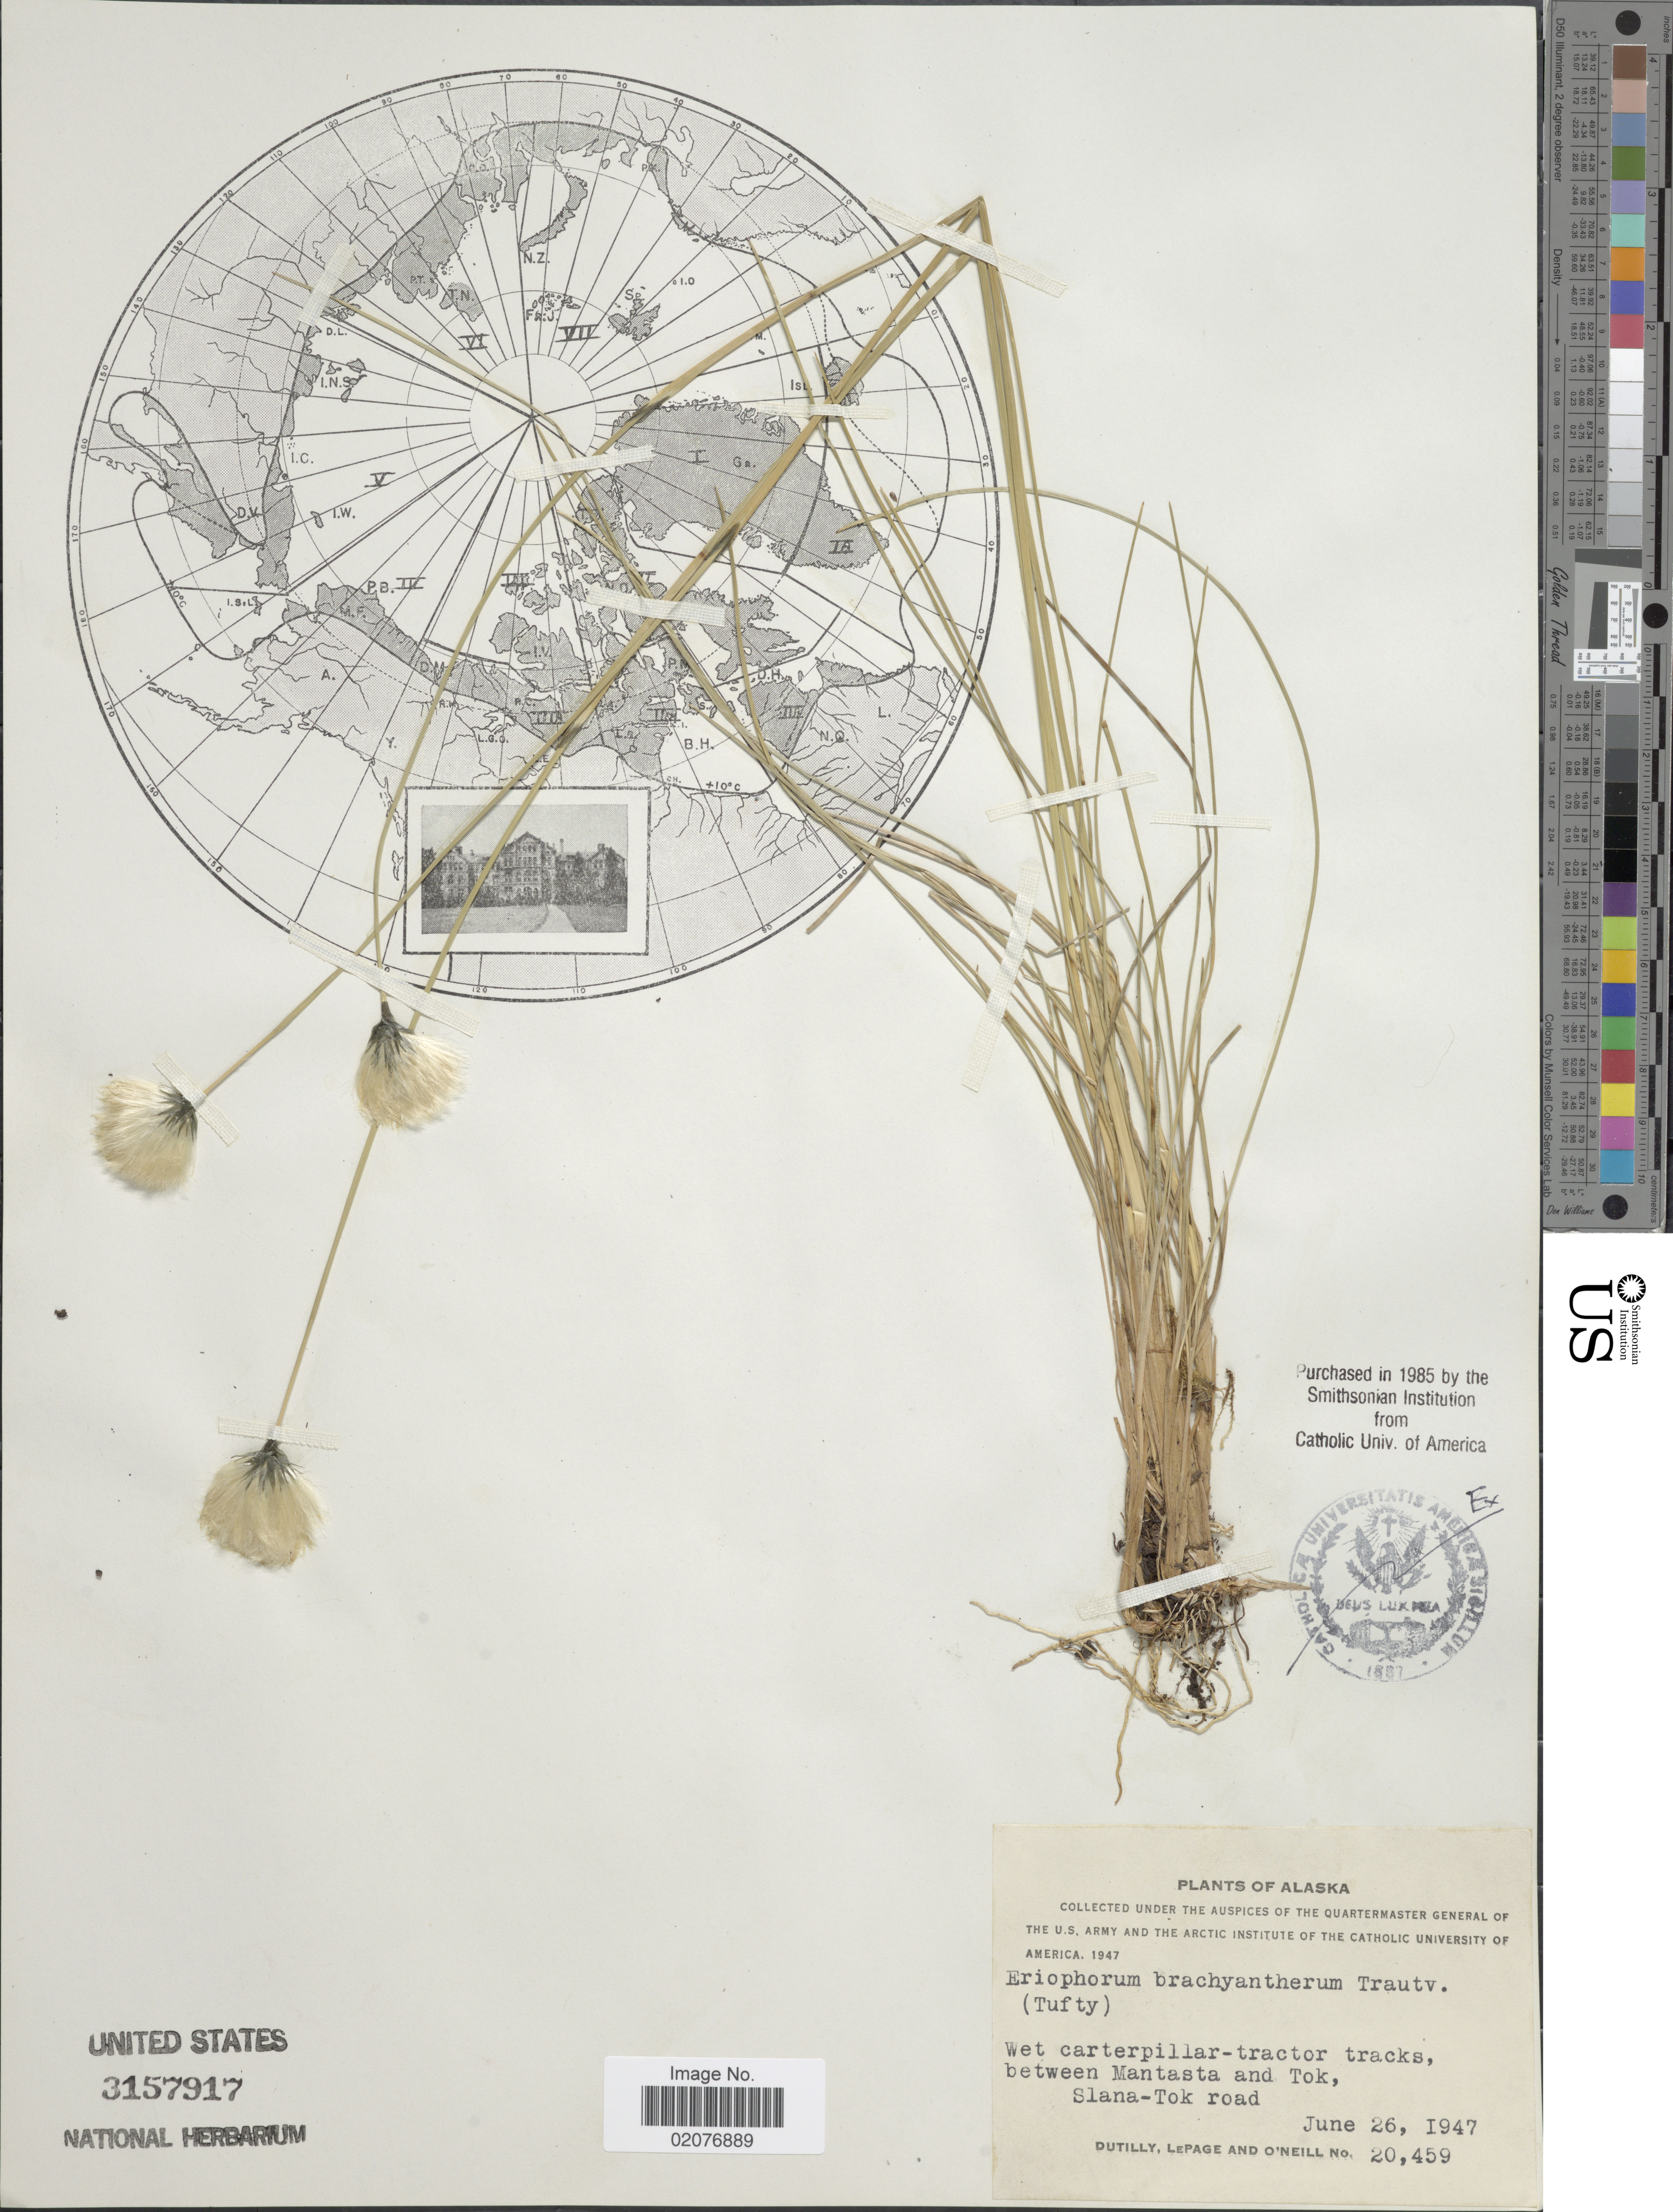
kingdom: Plantae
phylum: Tracheophyta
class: Liliopsida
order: Poales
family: Cyperaceae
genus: Eriophorum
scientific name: Eriophorum brachyantherum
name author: Trautv. & C.A. Mey.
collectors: -. Dutilly, -. LePage & O' Neill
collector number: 20459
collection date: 1947-06-26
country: United States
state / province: Alaska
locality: Wet carterpillar-tractor tracks, between Mantasta and Tok, Slana-Tok road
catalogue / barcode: US 3157917